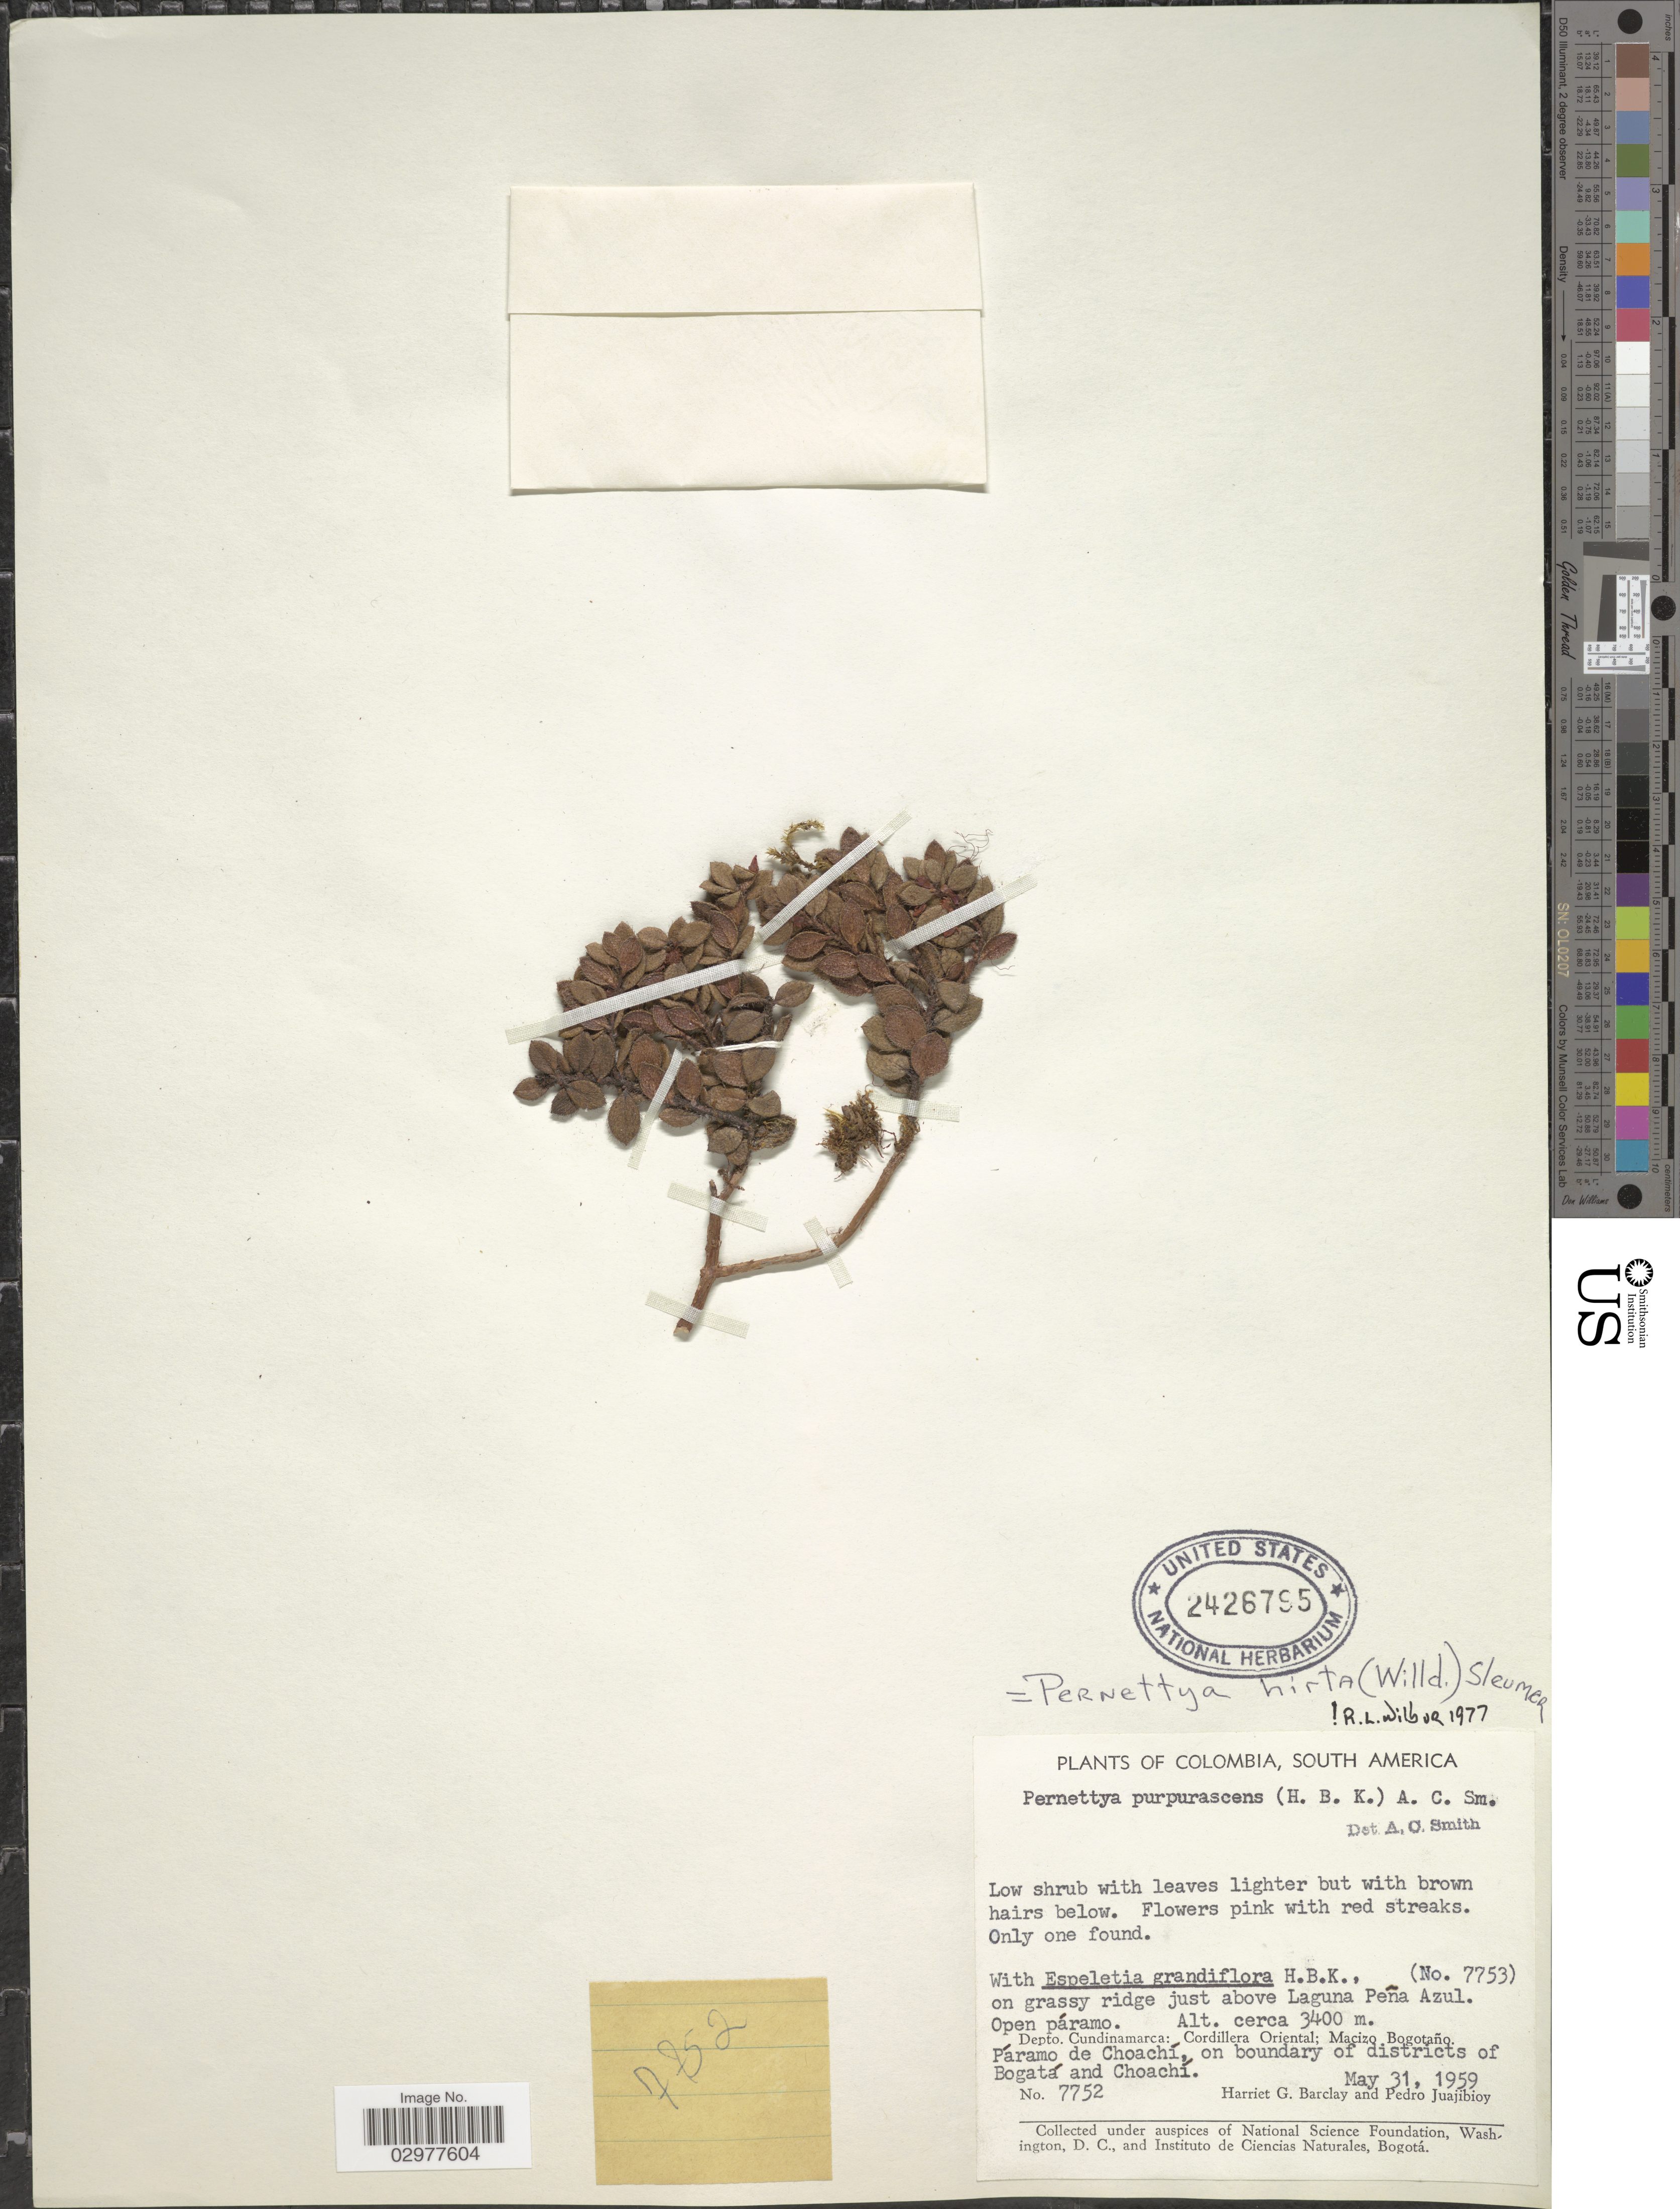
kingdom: Plantae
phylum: Tracheophyta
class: Magnoliopsida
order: Ericales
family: Ericaceae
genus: Pernettya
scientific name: Pernettya hirta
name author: (Willd.) Sleumer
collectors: H. G. Barclay & P. Juajibioy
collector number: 7752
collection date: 1959-05-31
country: Colombia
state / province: Cundinamarca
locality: Depto. Cundinamarca: Cordillera Oriental; Macizo Bogotaño. Páramo de Choachí, on boundary of districts of Bogatá and Choachí.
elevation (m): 3400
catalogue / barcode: US 2426795